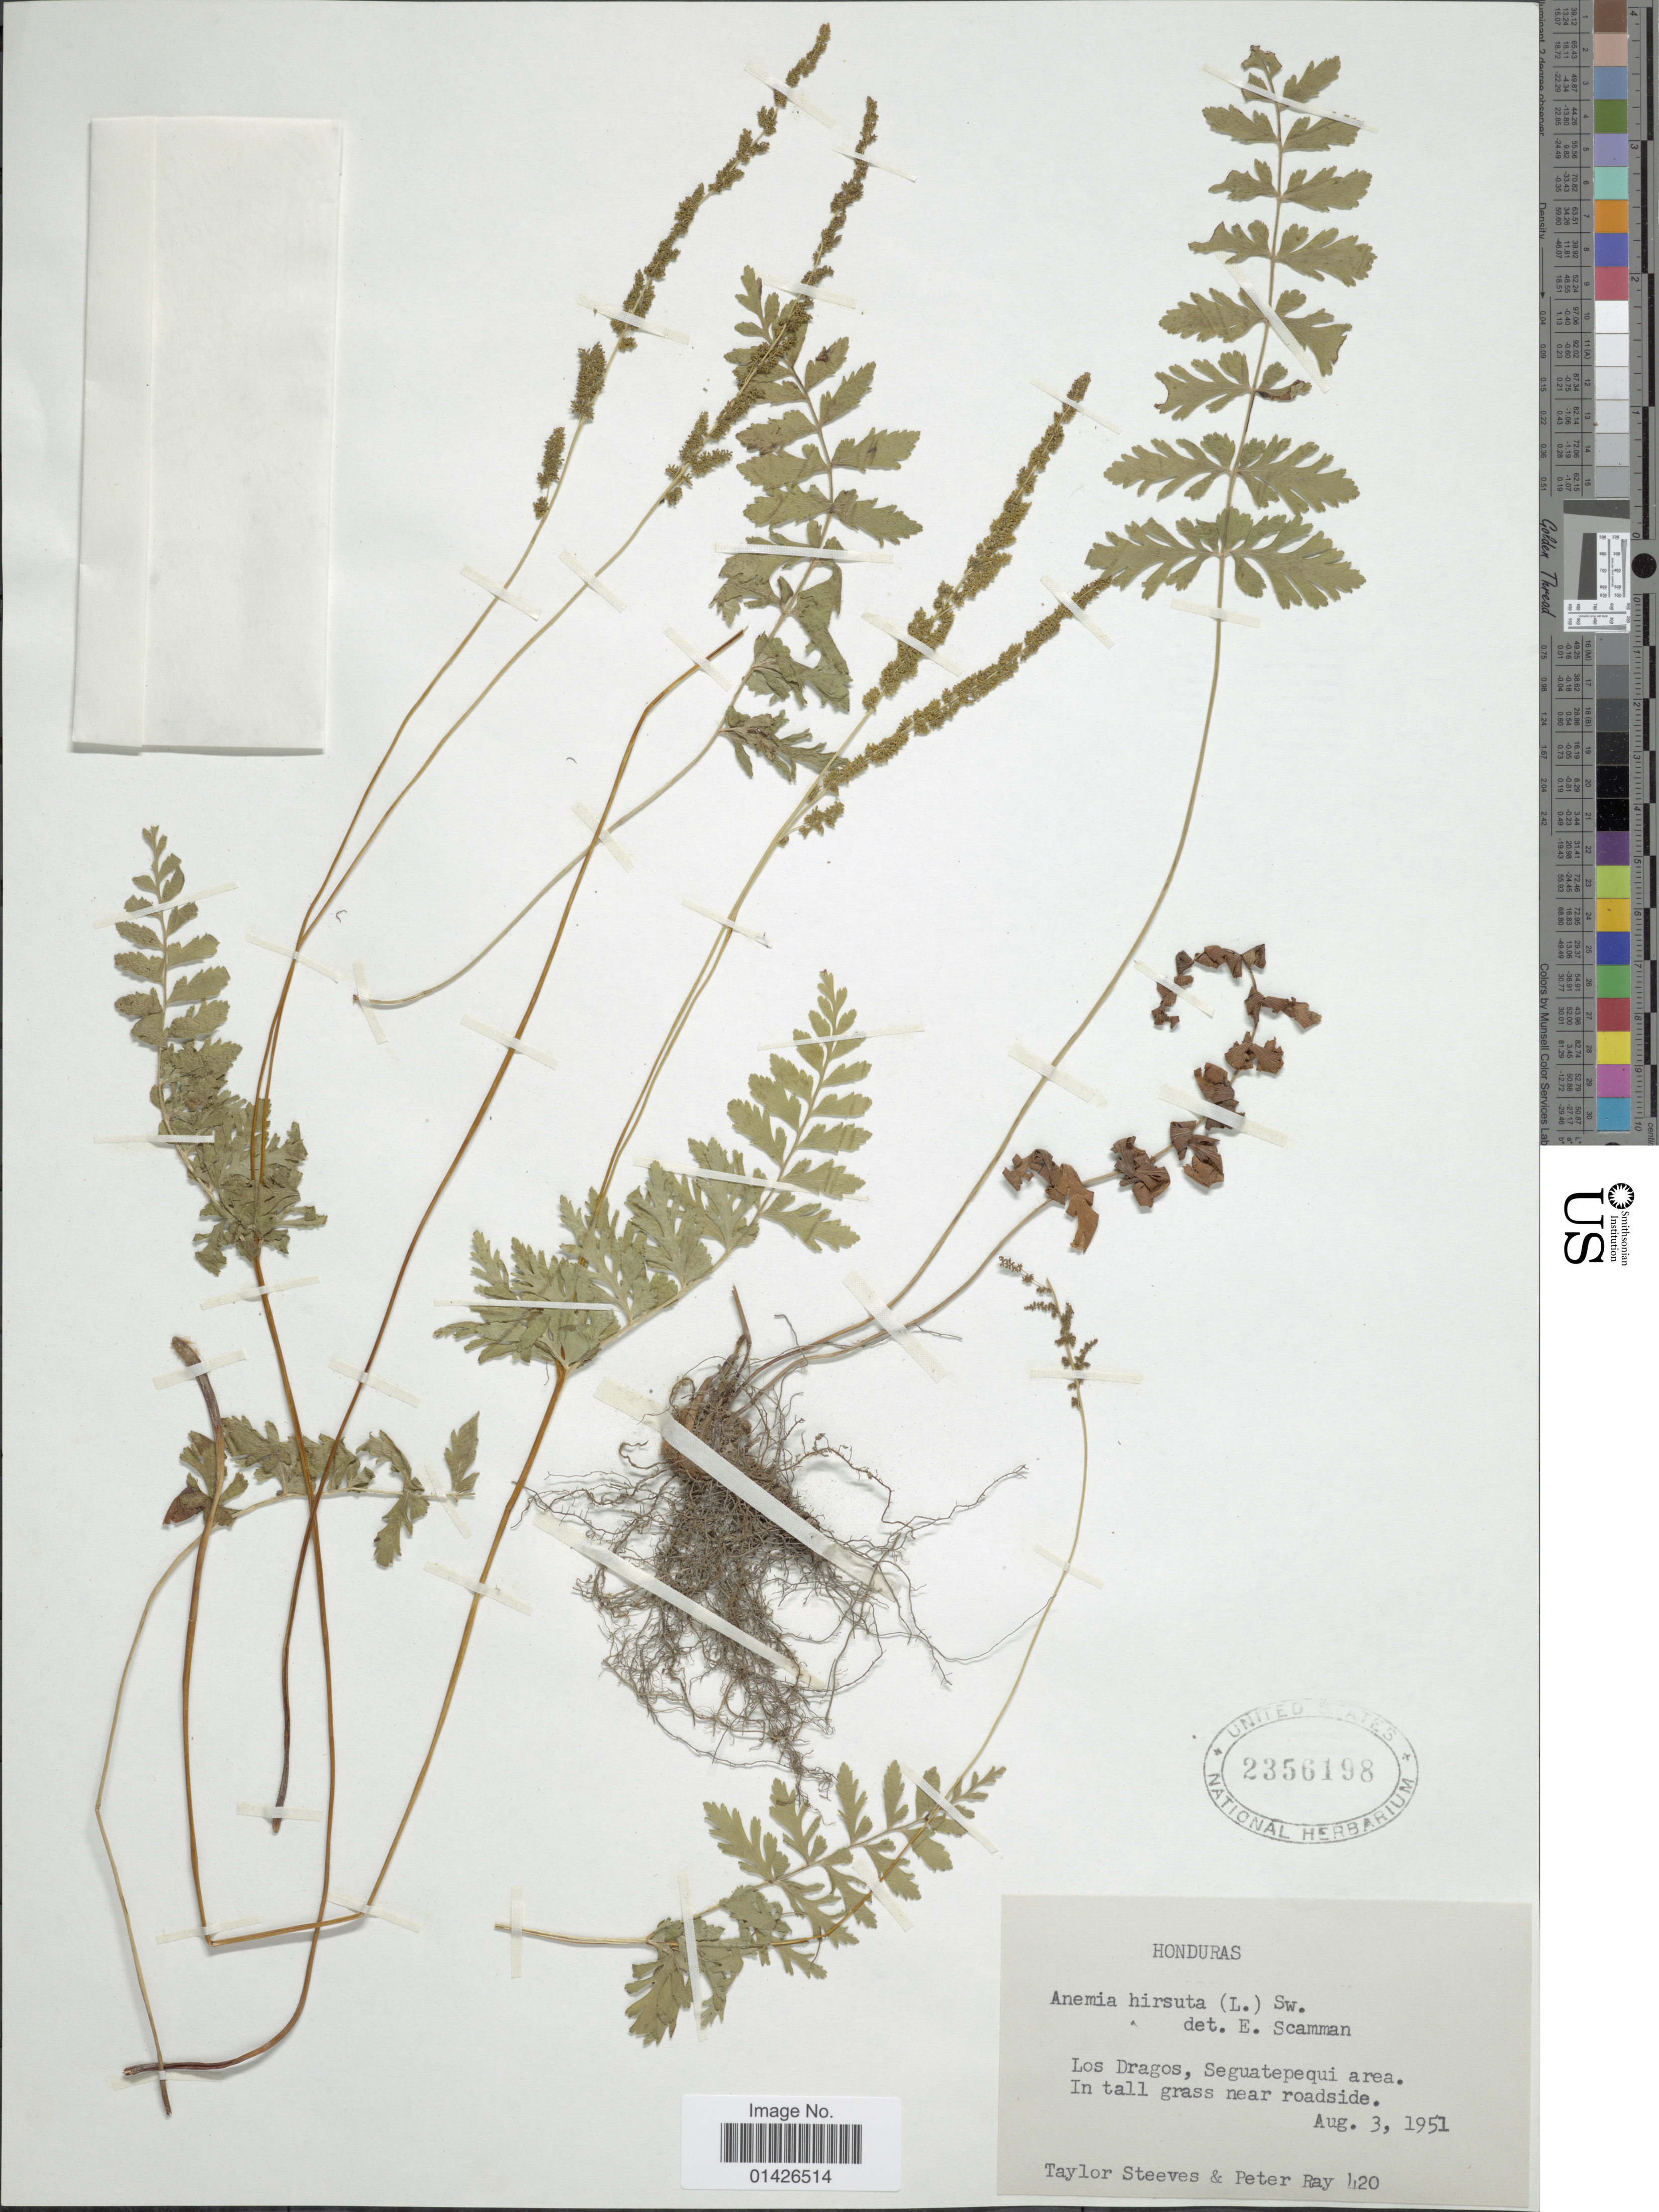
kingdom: Plantae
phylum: Tracheophyta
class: Polypodiopsida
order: Schizaeales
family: Anemiaceae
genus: Anemia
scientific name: Anemia hirsuta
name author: (L.) Sw.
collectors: T. Steeves & P. Ray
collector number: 420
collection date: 1951-08-03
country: Honduras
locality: Los Dragos,Seguatepqui area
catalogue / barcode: US 2356198